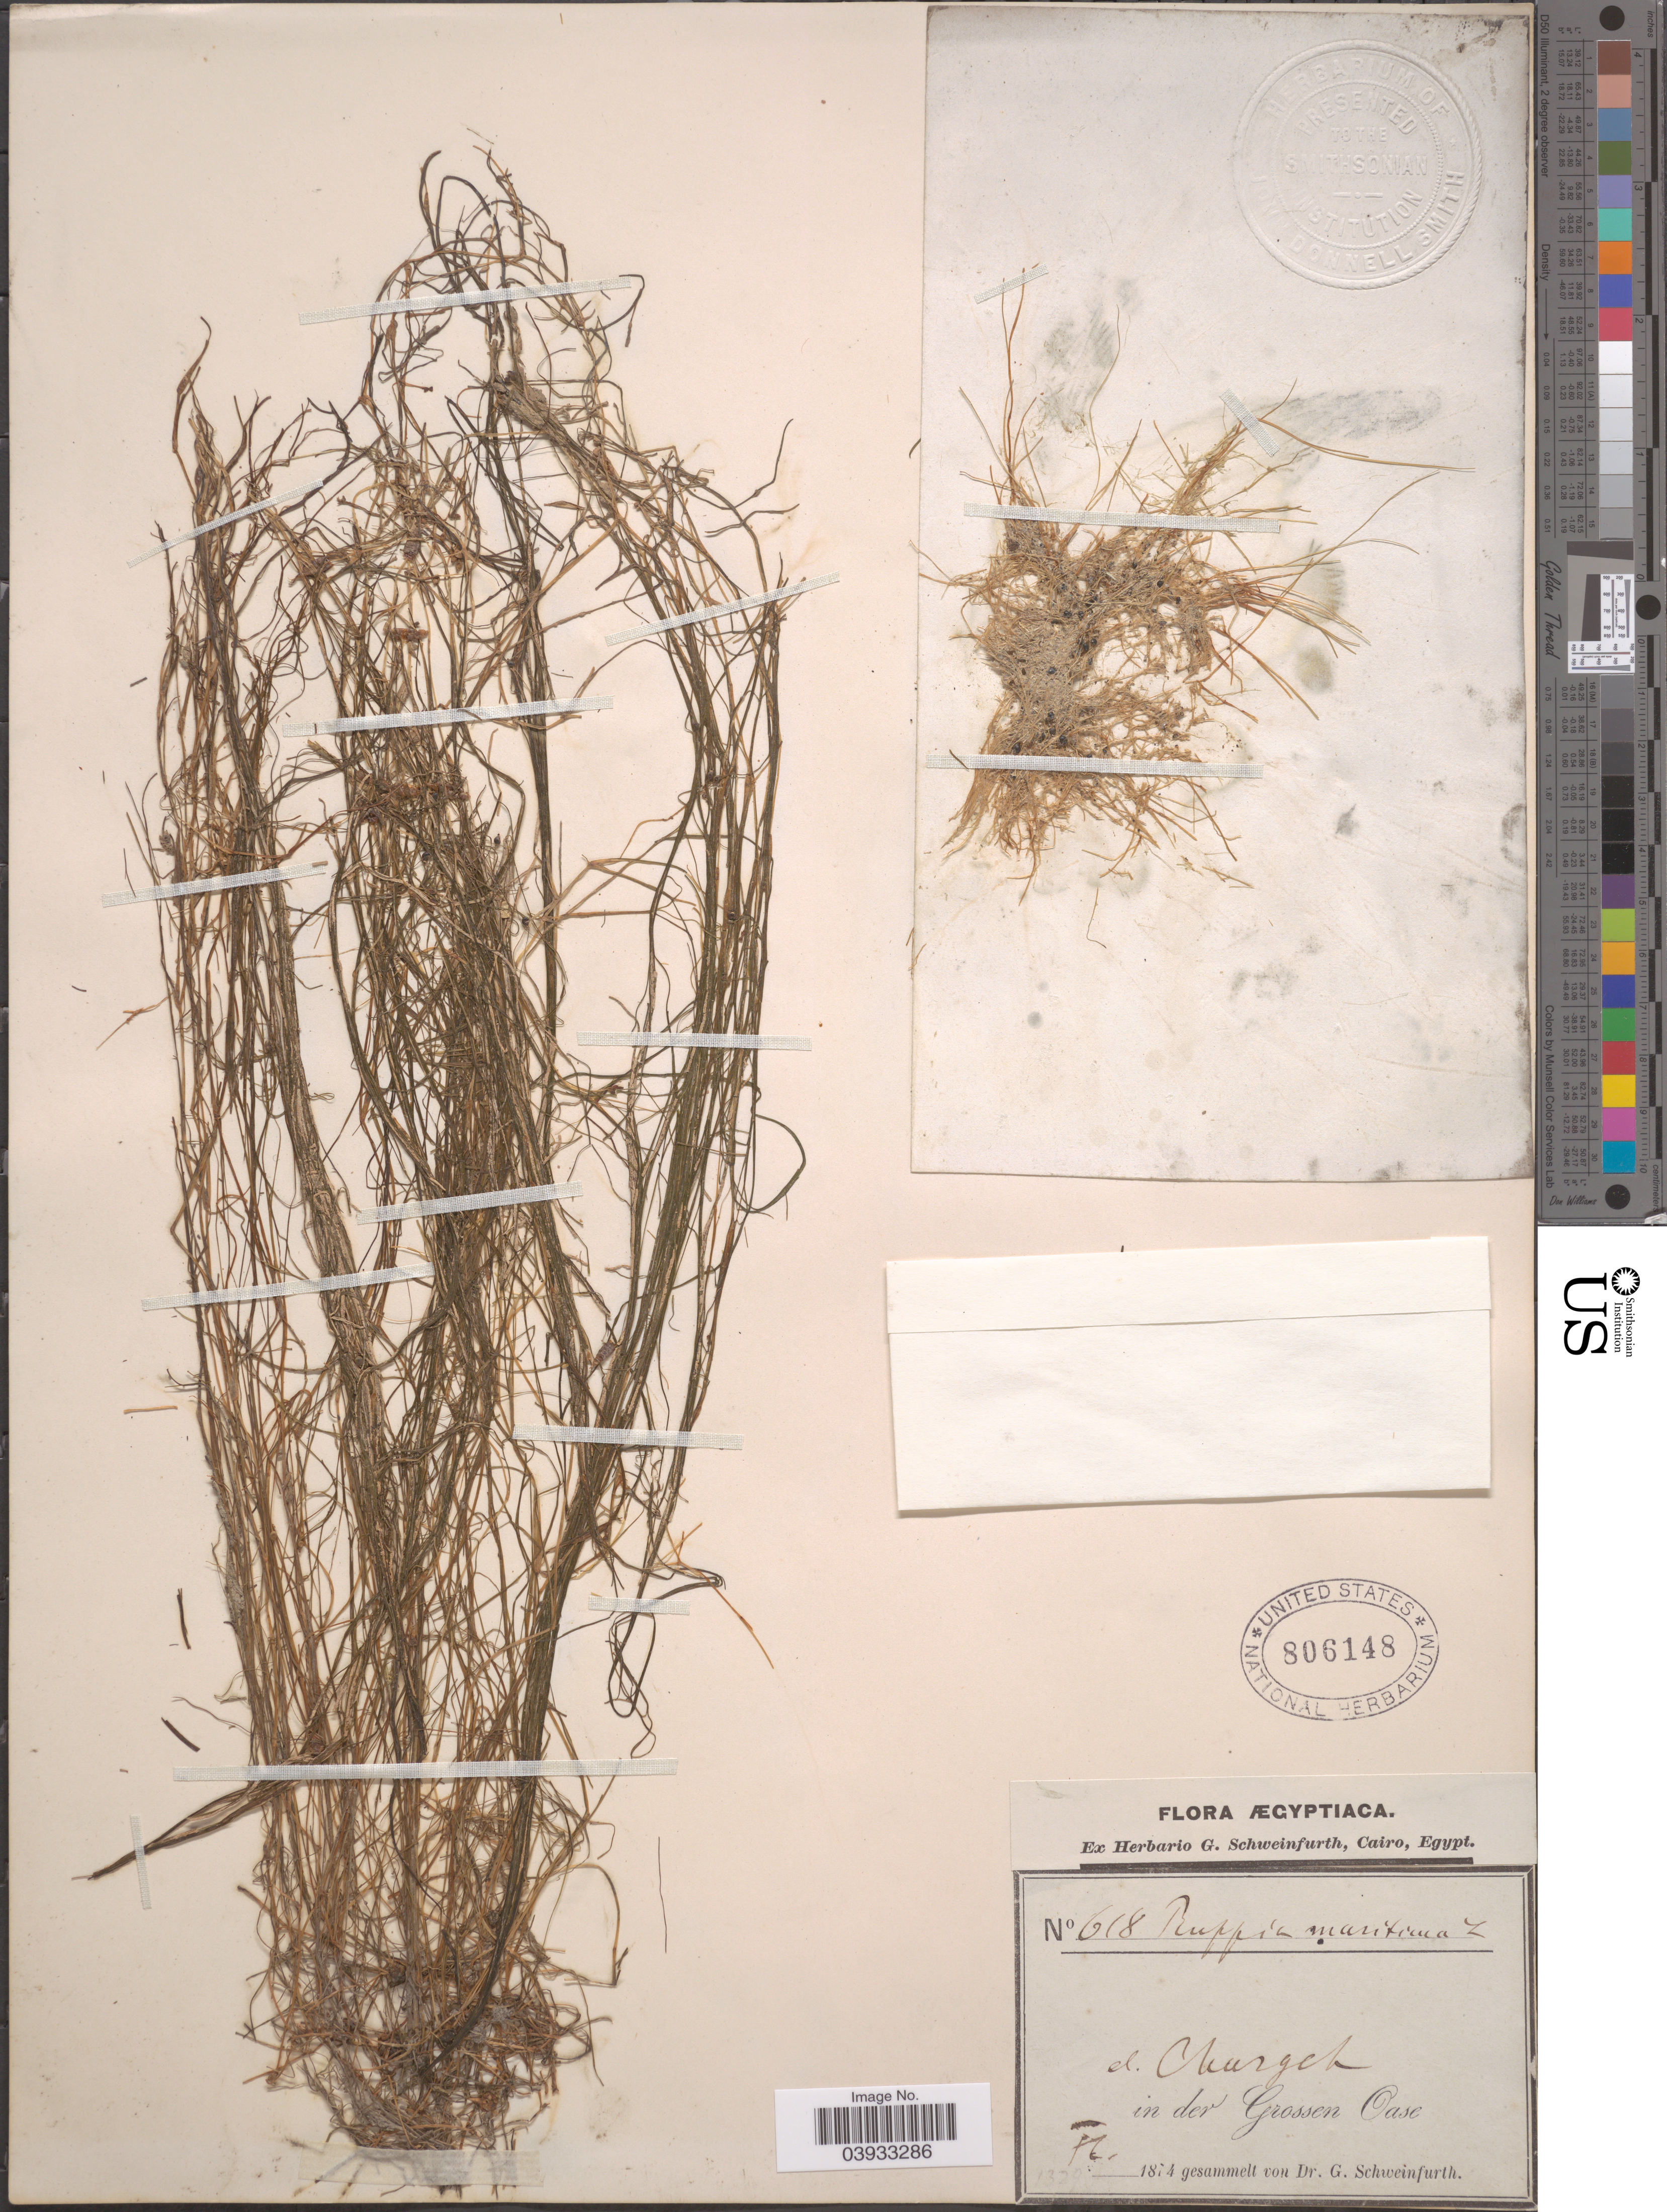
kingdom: Plantae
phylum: Tracheophyta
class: Liliopsida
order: Alismatales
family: Ruppiaceae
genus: Ruppia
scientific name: Ruppia maritima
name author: L.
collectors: G. A. Schweinfurth (herbarium)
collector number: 618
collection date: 1874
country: Egypt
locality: Ægyptiaca. Et Churgch in der Grossen Oase.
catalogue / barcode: US 806148